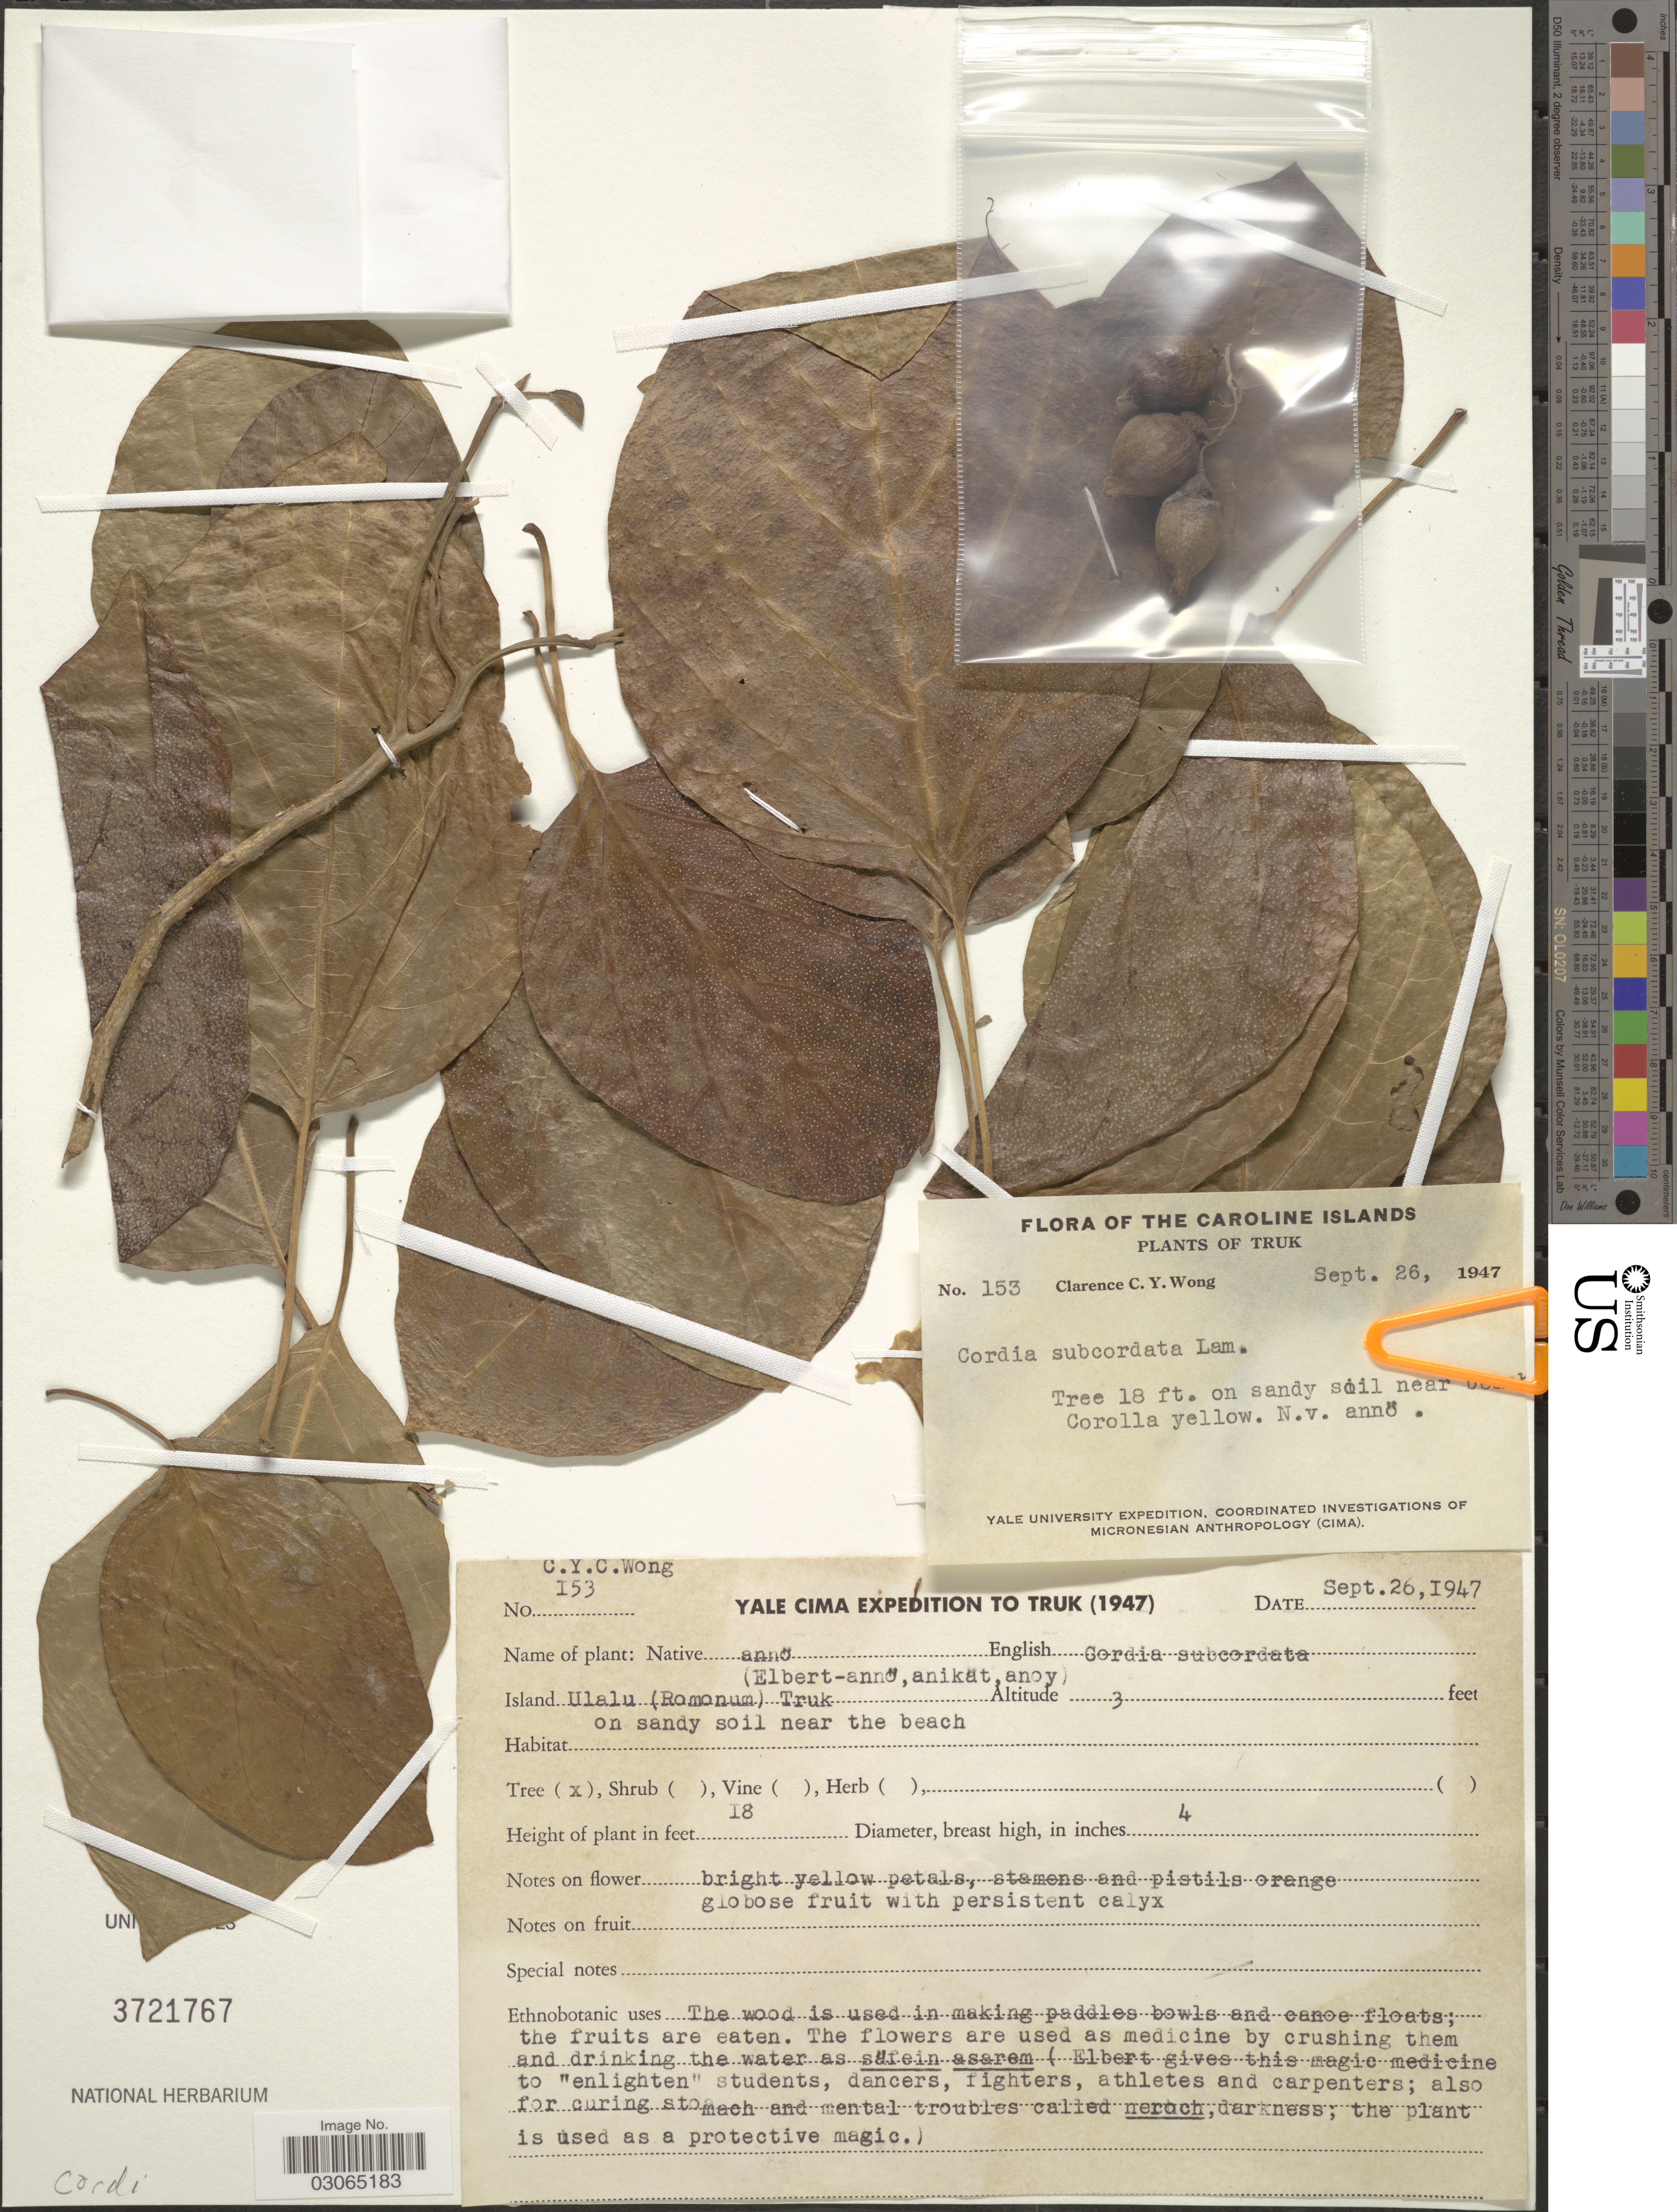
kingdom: Plantae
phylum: Tracheophyta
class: Magnoliopsida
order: Boraginales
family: Cordiaceae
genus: Cordia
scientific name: Cordia subcordata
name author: Lam.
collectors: C. Y. C. Wong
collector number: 153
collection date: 1947-09-26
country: Micronesia, Federated States of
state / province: Truk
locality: Caroline Islands. Island Ulalu (Romonum) Truk on sandy soil near the beach.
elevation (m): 1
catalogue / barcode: US 3721767